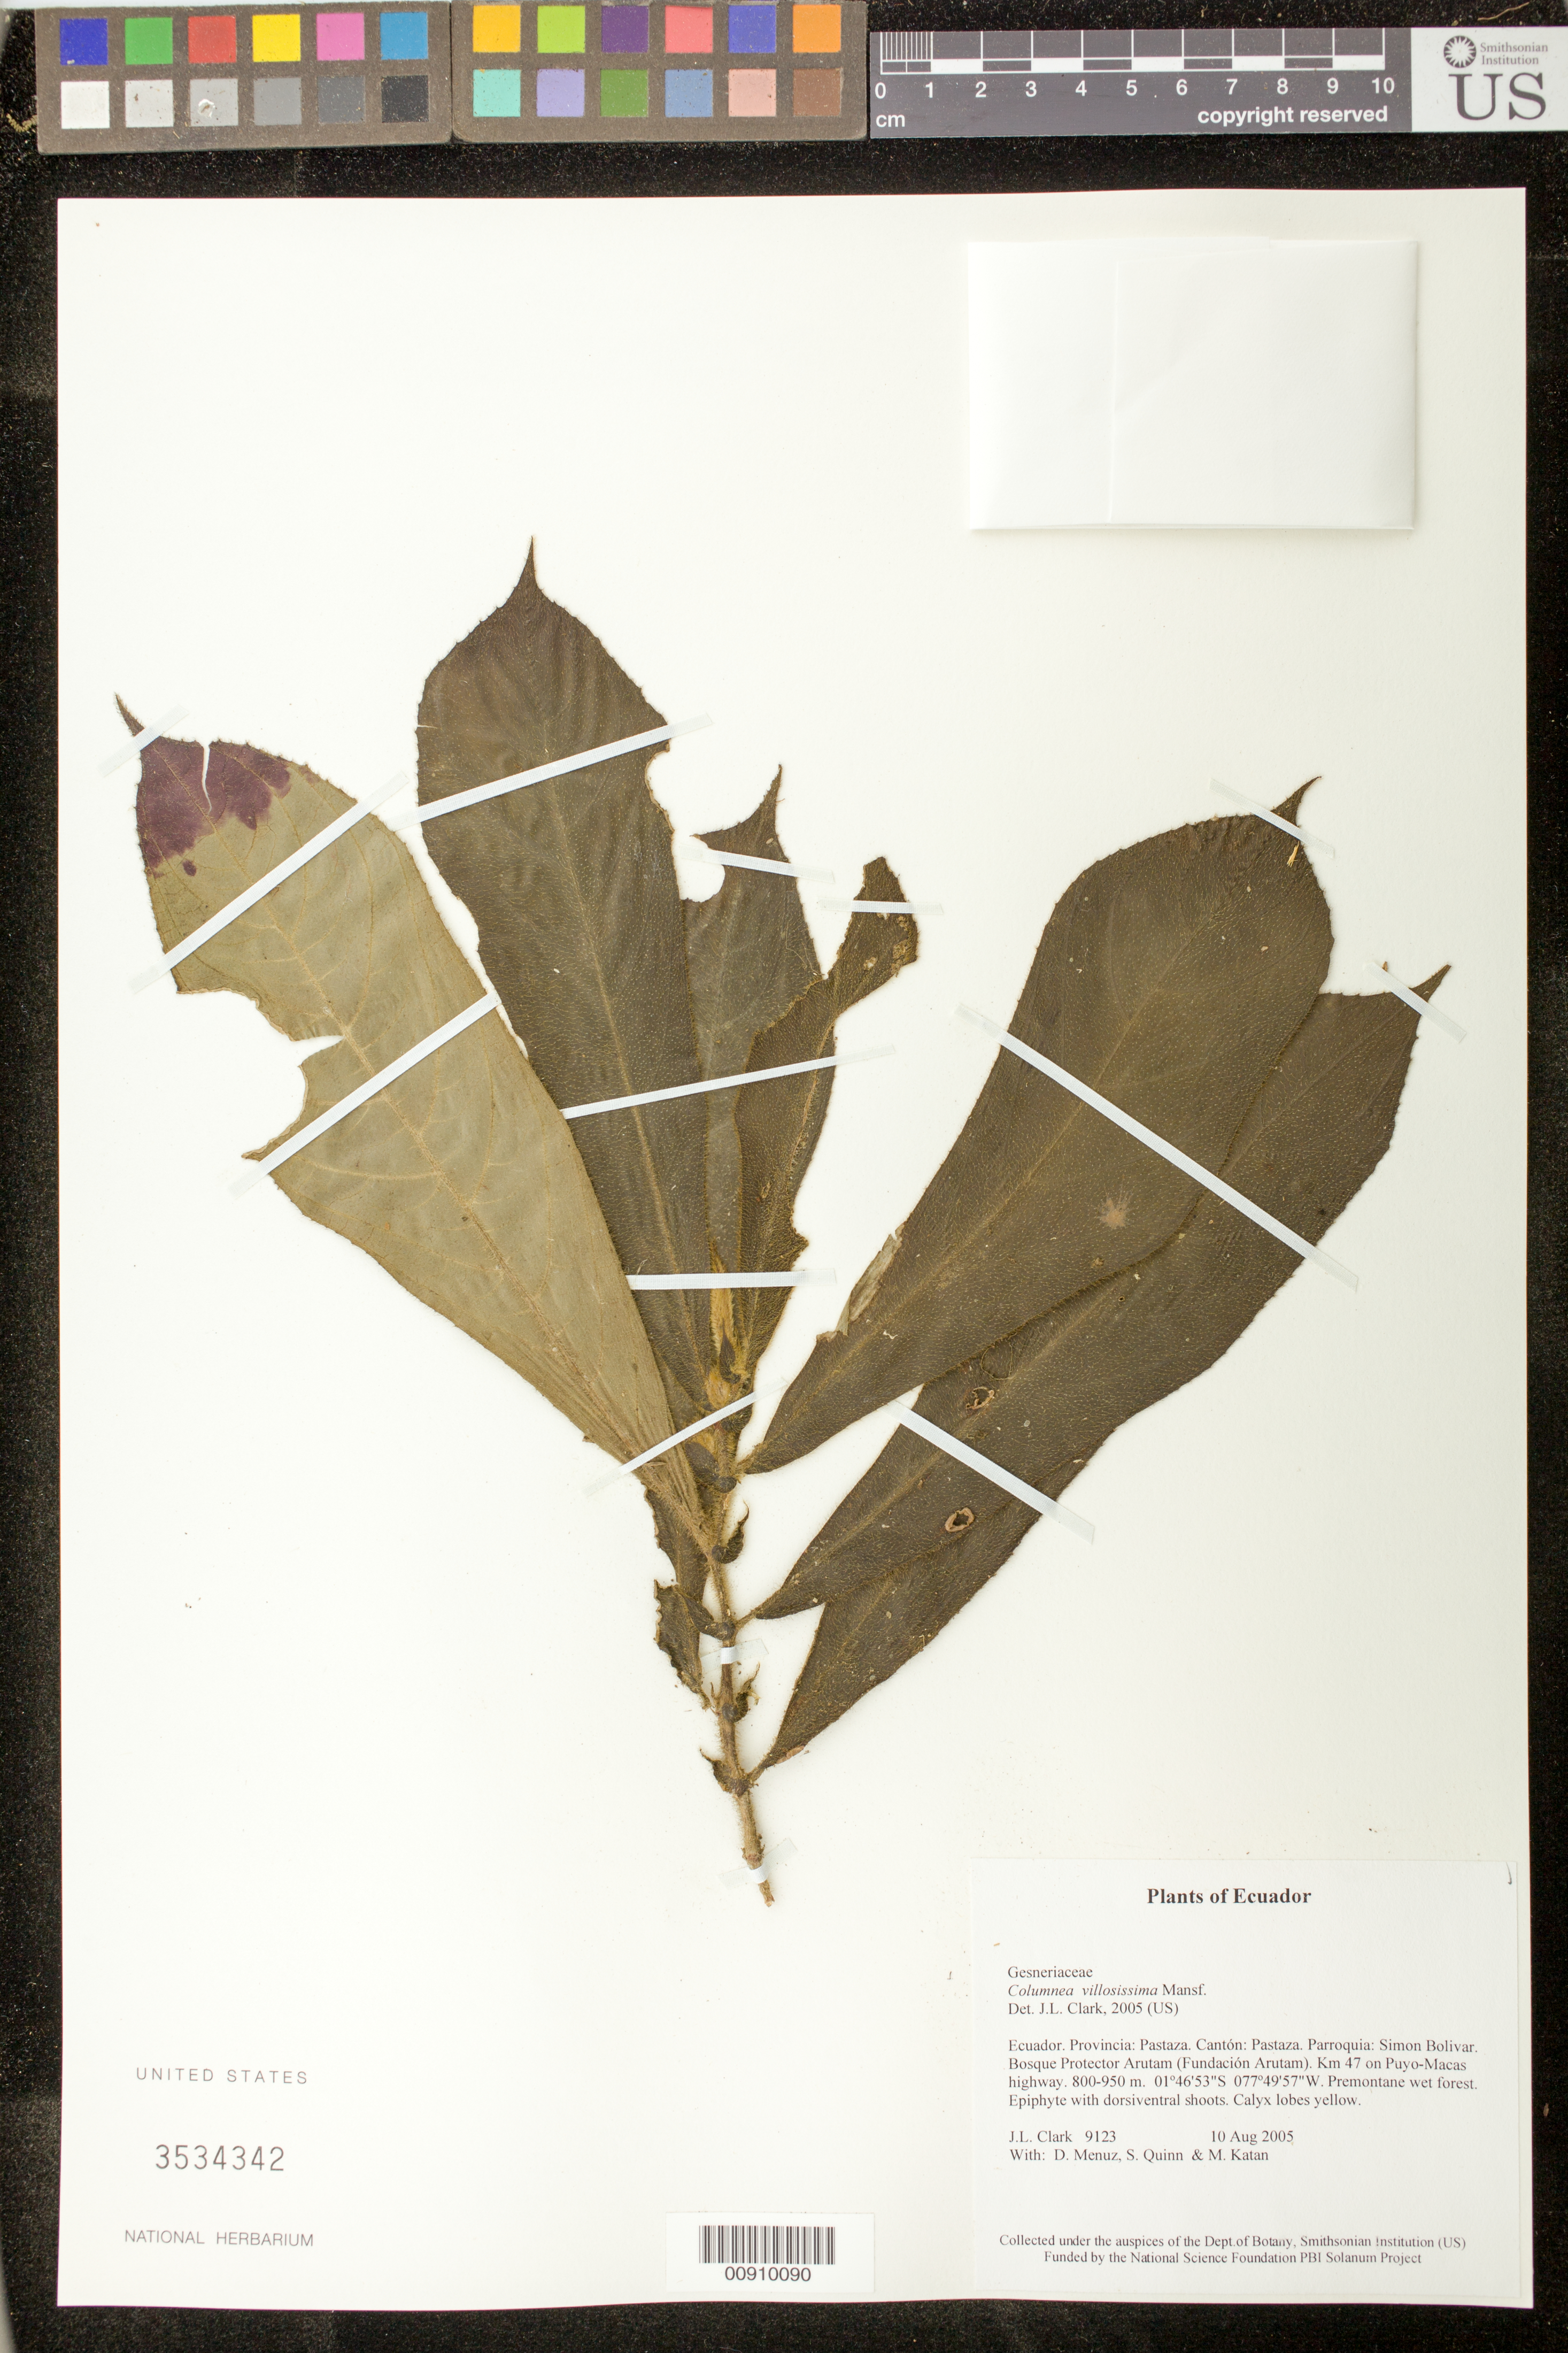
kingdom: Plantae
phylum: Tracheophyta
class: Magnoliopsida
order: Lamiales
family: Gesneriaceae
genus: Columnea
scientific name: Columnea villosissima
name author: Mansf.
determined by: Clark, J. L., (SEL), The Marie Selby Botanical Garden (UNITED STATES)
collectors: J. L. Clark, D. Menuz, S. Quinn & M. Katan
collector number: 9123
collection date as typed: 10 Aug 2005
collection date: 2005-08-10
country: Ecuador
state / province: Pastaza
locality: Pastaza. Parroquia: Simon Bolivar. Bosque Protector Arutam (Fundación Arutam). Km 47 on Puyo-Macas highway.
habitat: Premontane wet forest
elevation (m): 800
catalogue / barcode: US 3534342